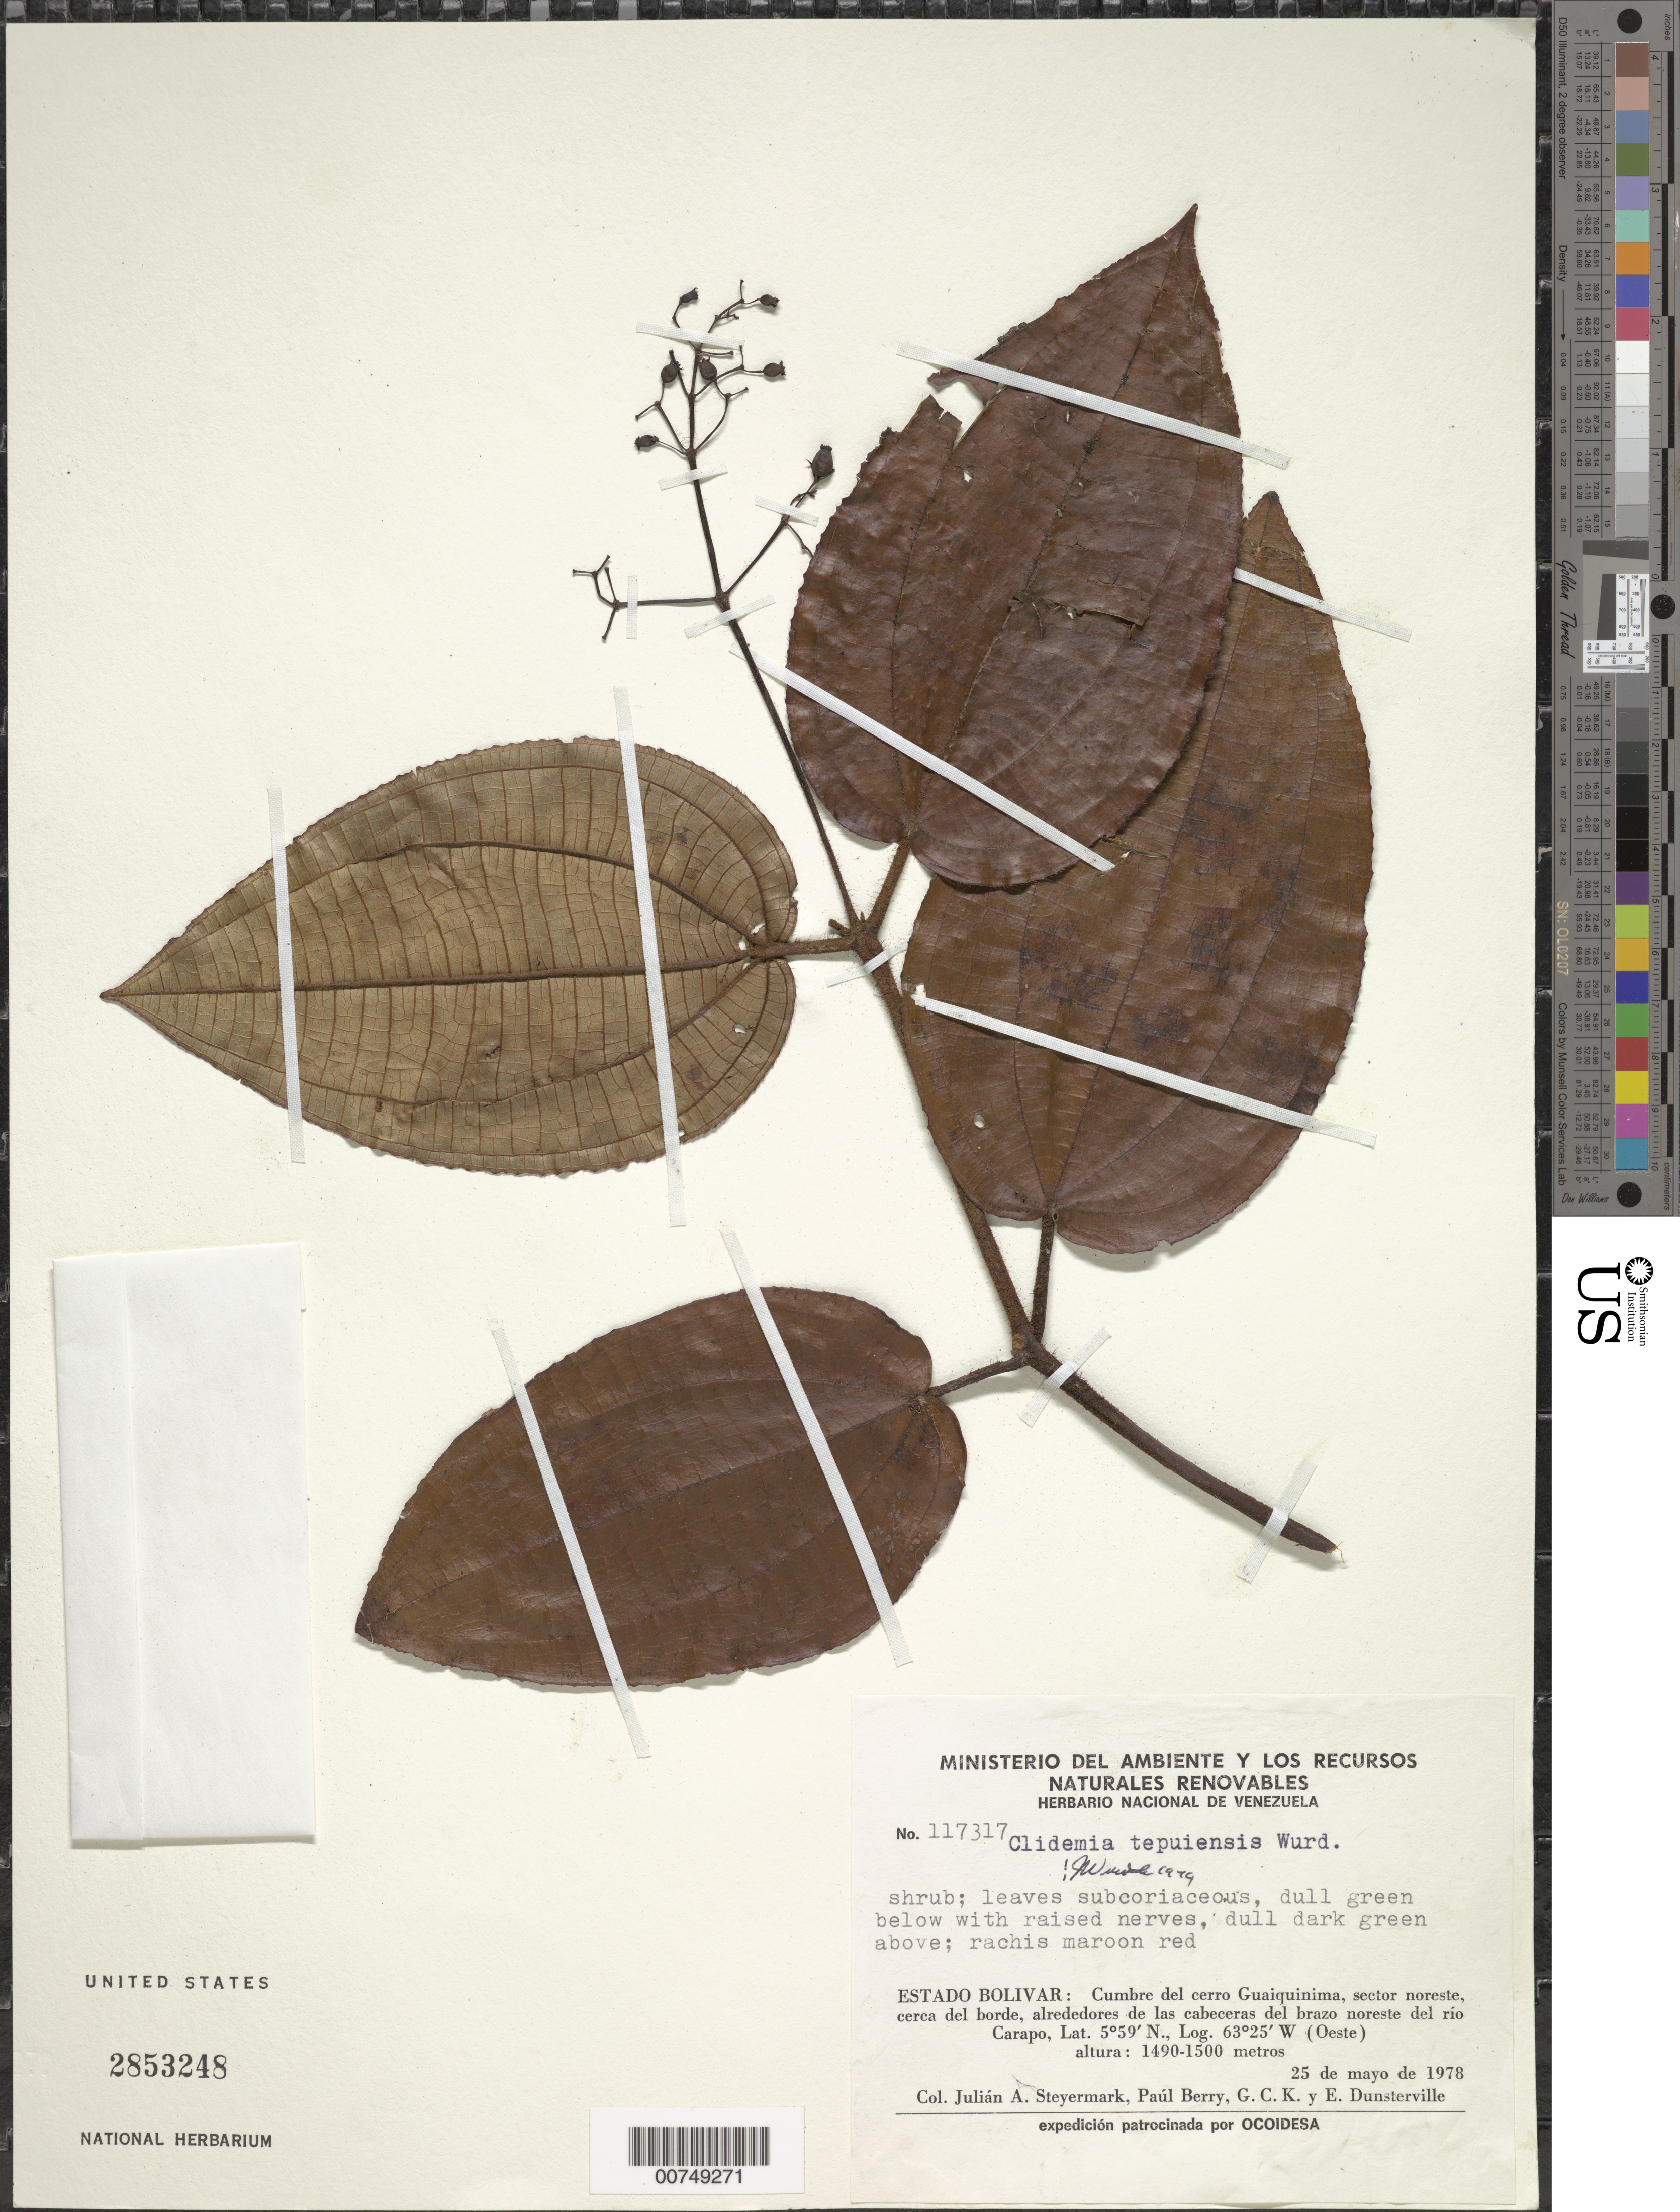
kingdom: Plantae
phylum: Tracheophyta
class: Magnoliopsida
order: Myrtales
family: Melastomataceae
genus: Clidemia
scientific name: Clidemia tepuiensis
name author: Wurdack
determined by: Wurdack, John J., (US), US (UNITED STATES)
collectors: J. Steyermark, P. Berry, G. C. K. Dunsterville & E. Dunsterville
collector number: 117317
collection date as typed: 25-May-78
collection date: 1978-05-25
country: Venezuela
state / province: Bolívar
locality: Cerro Guaiquinima; sector noreste, cerca del borde, alrededores de las cabeceras del brazo noreste del río Carapo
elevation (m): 1490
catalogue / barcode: US 2853248